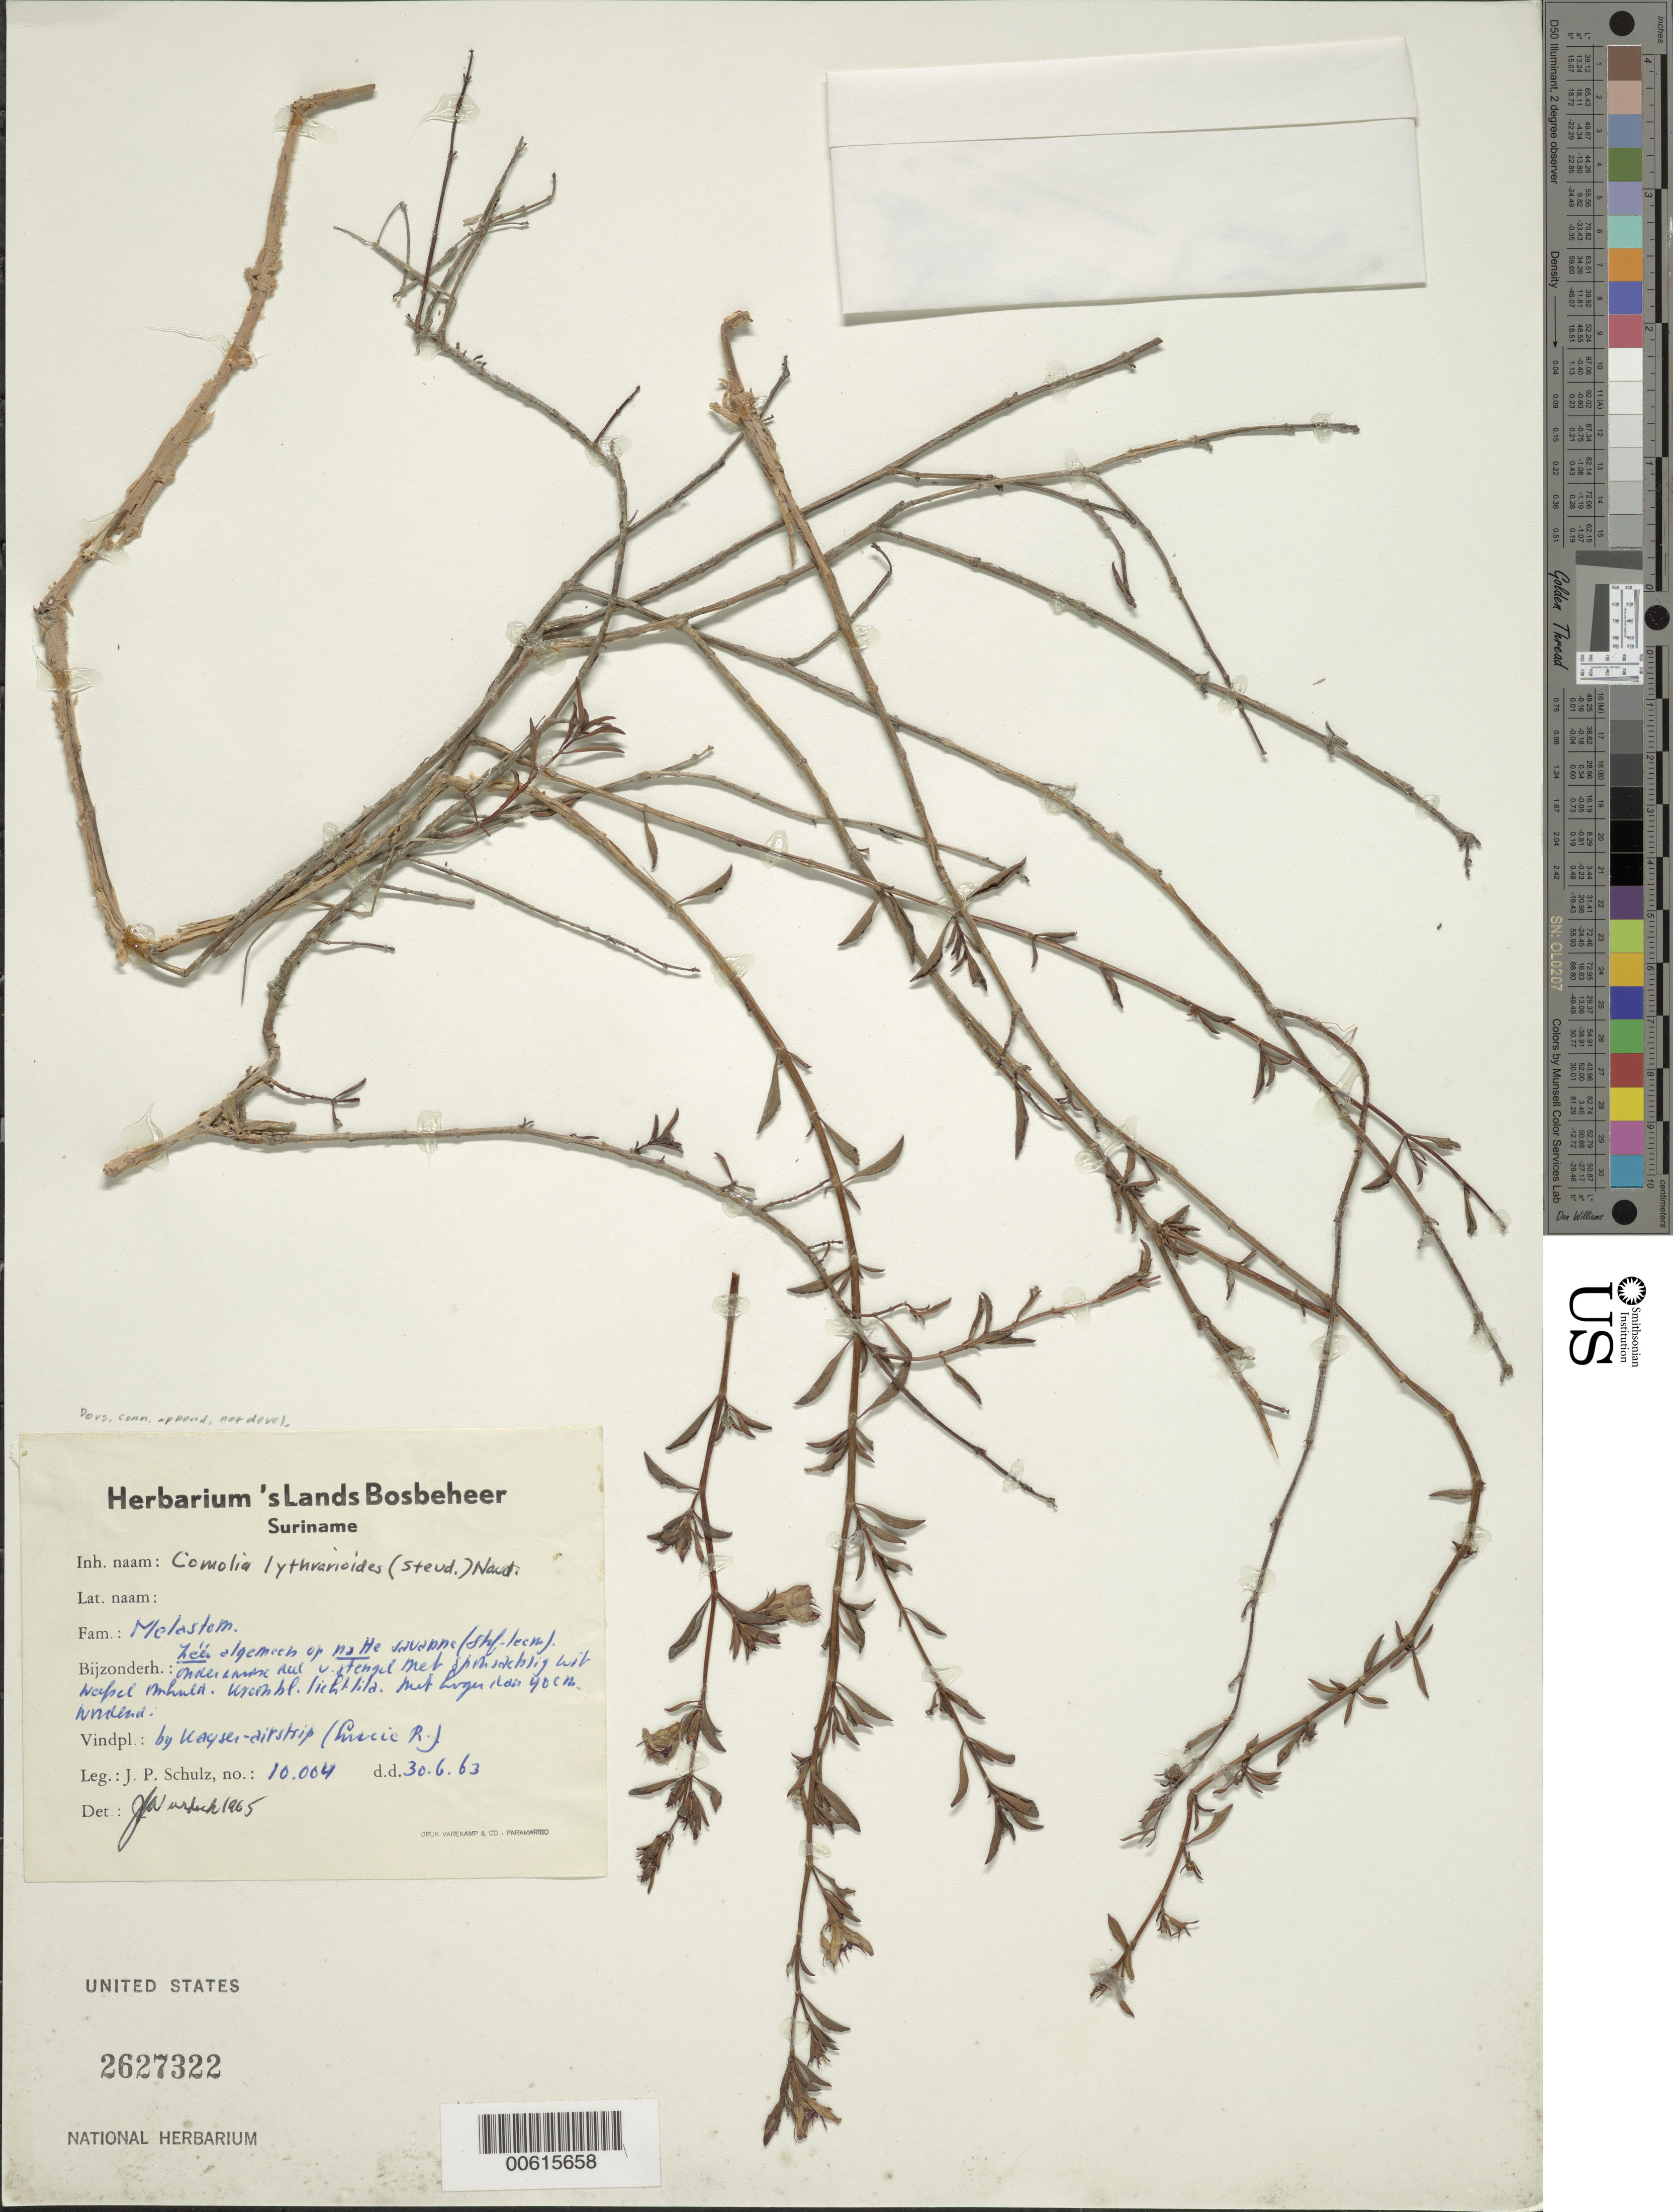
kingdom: Plantae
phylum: Tracheophyta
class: Magnoliopsida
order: Myrtales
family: Melastomataceae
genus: Comolia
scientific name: Comolia lythrarioides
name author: (Steud.) Naudin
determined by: Nunes da Silva, Diego, (RB), Jardim Botanico do Rio de Janeiro - Herbario (BRAZIL)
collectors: J. P. Schulz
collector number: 10004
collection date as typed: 30-Jun-63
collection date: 1963-06-30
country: Suriname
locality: Kayser Airstrip, Zuid R., 45 km above confl. with Lucie R., Wilhelmina Gebergte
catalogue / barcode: US 2627322